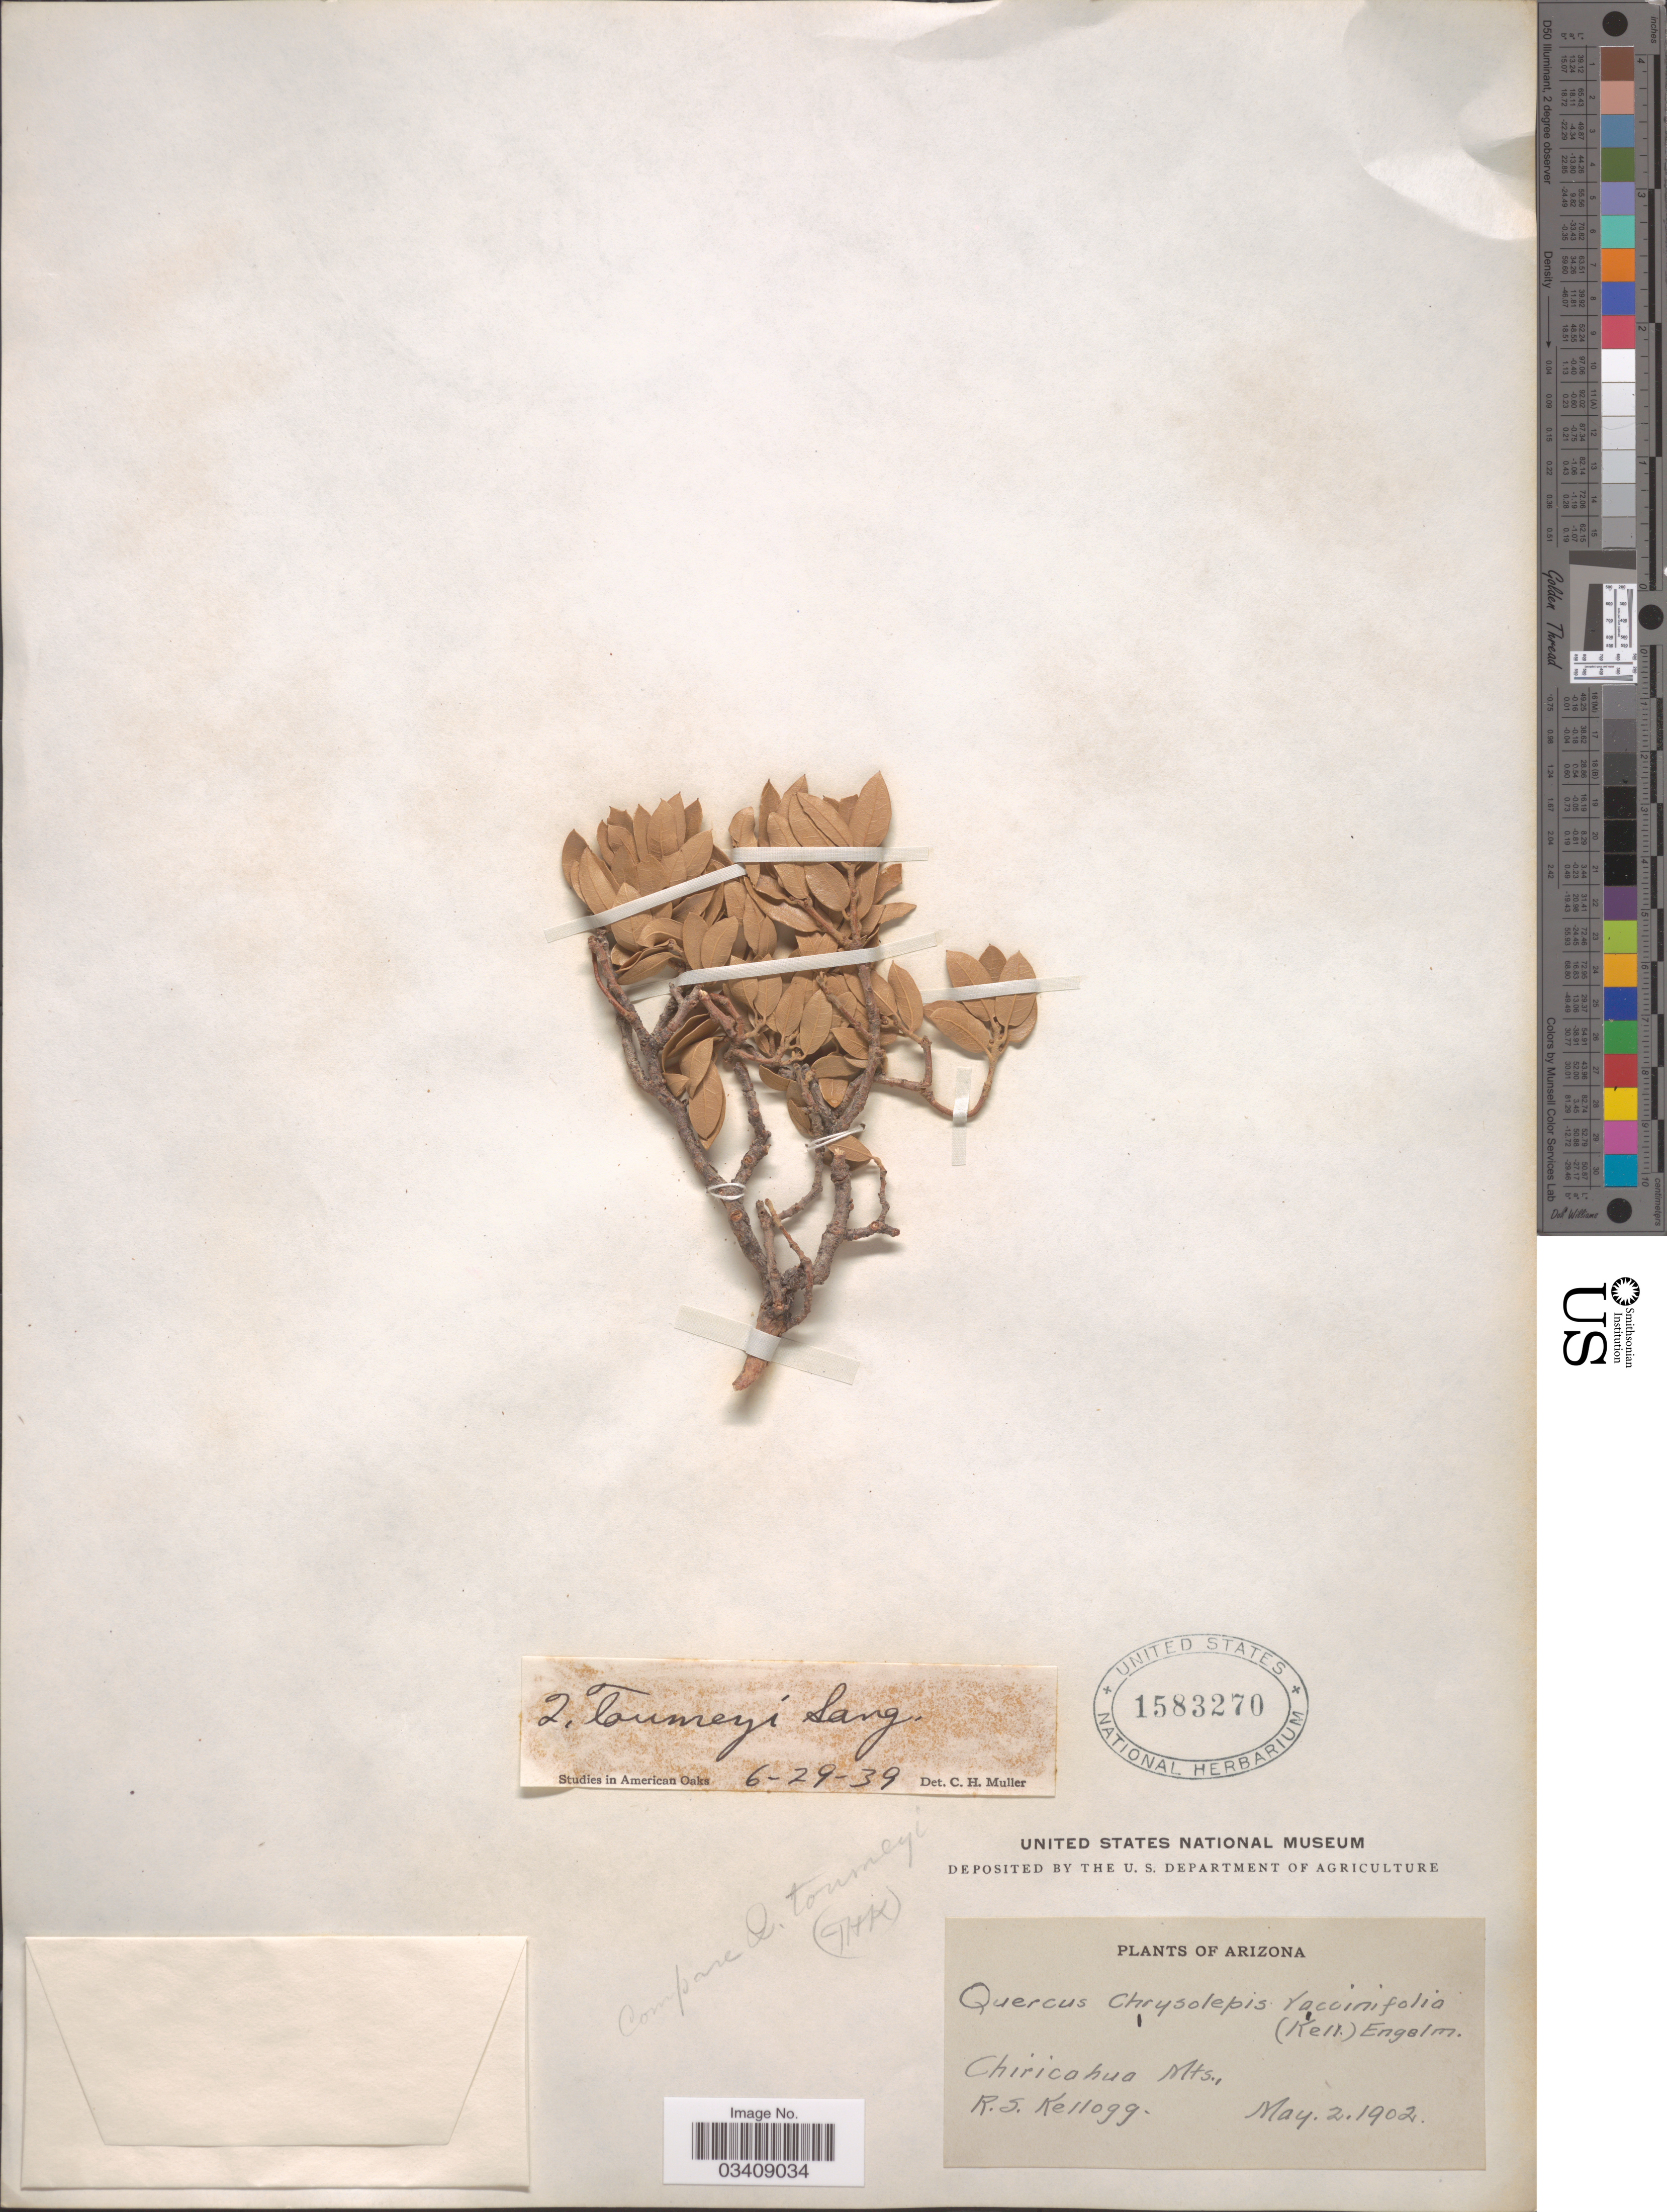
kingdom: Plantae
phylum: Tracheophyta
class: Magnoliopsida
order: Fagales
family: Fagaceae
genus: Quercus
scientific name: Quercus toumeyi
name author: Sarg.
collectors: R. Kellogg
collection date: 1902-05-02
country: United States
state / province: Arizona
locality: Chiricahua Mts.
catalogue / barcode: US 1583270